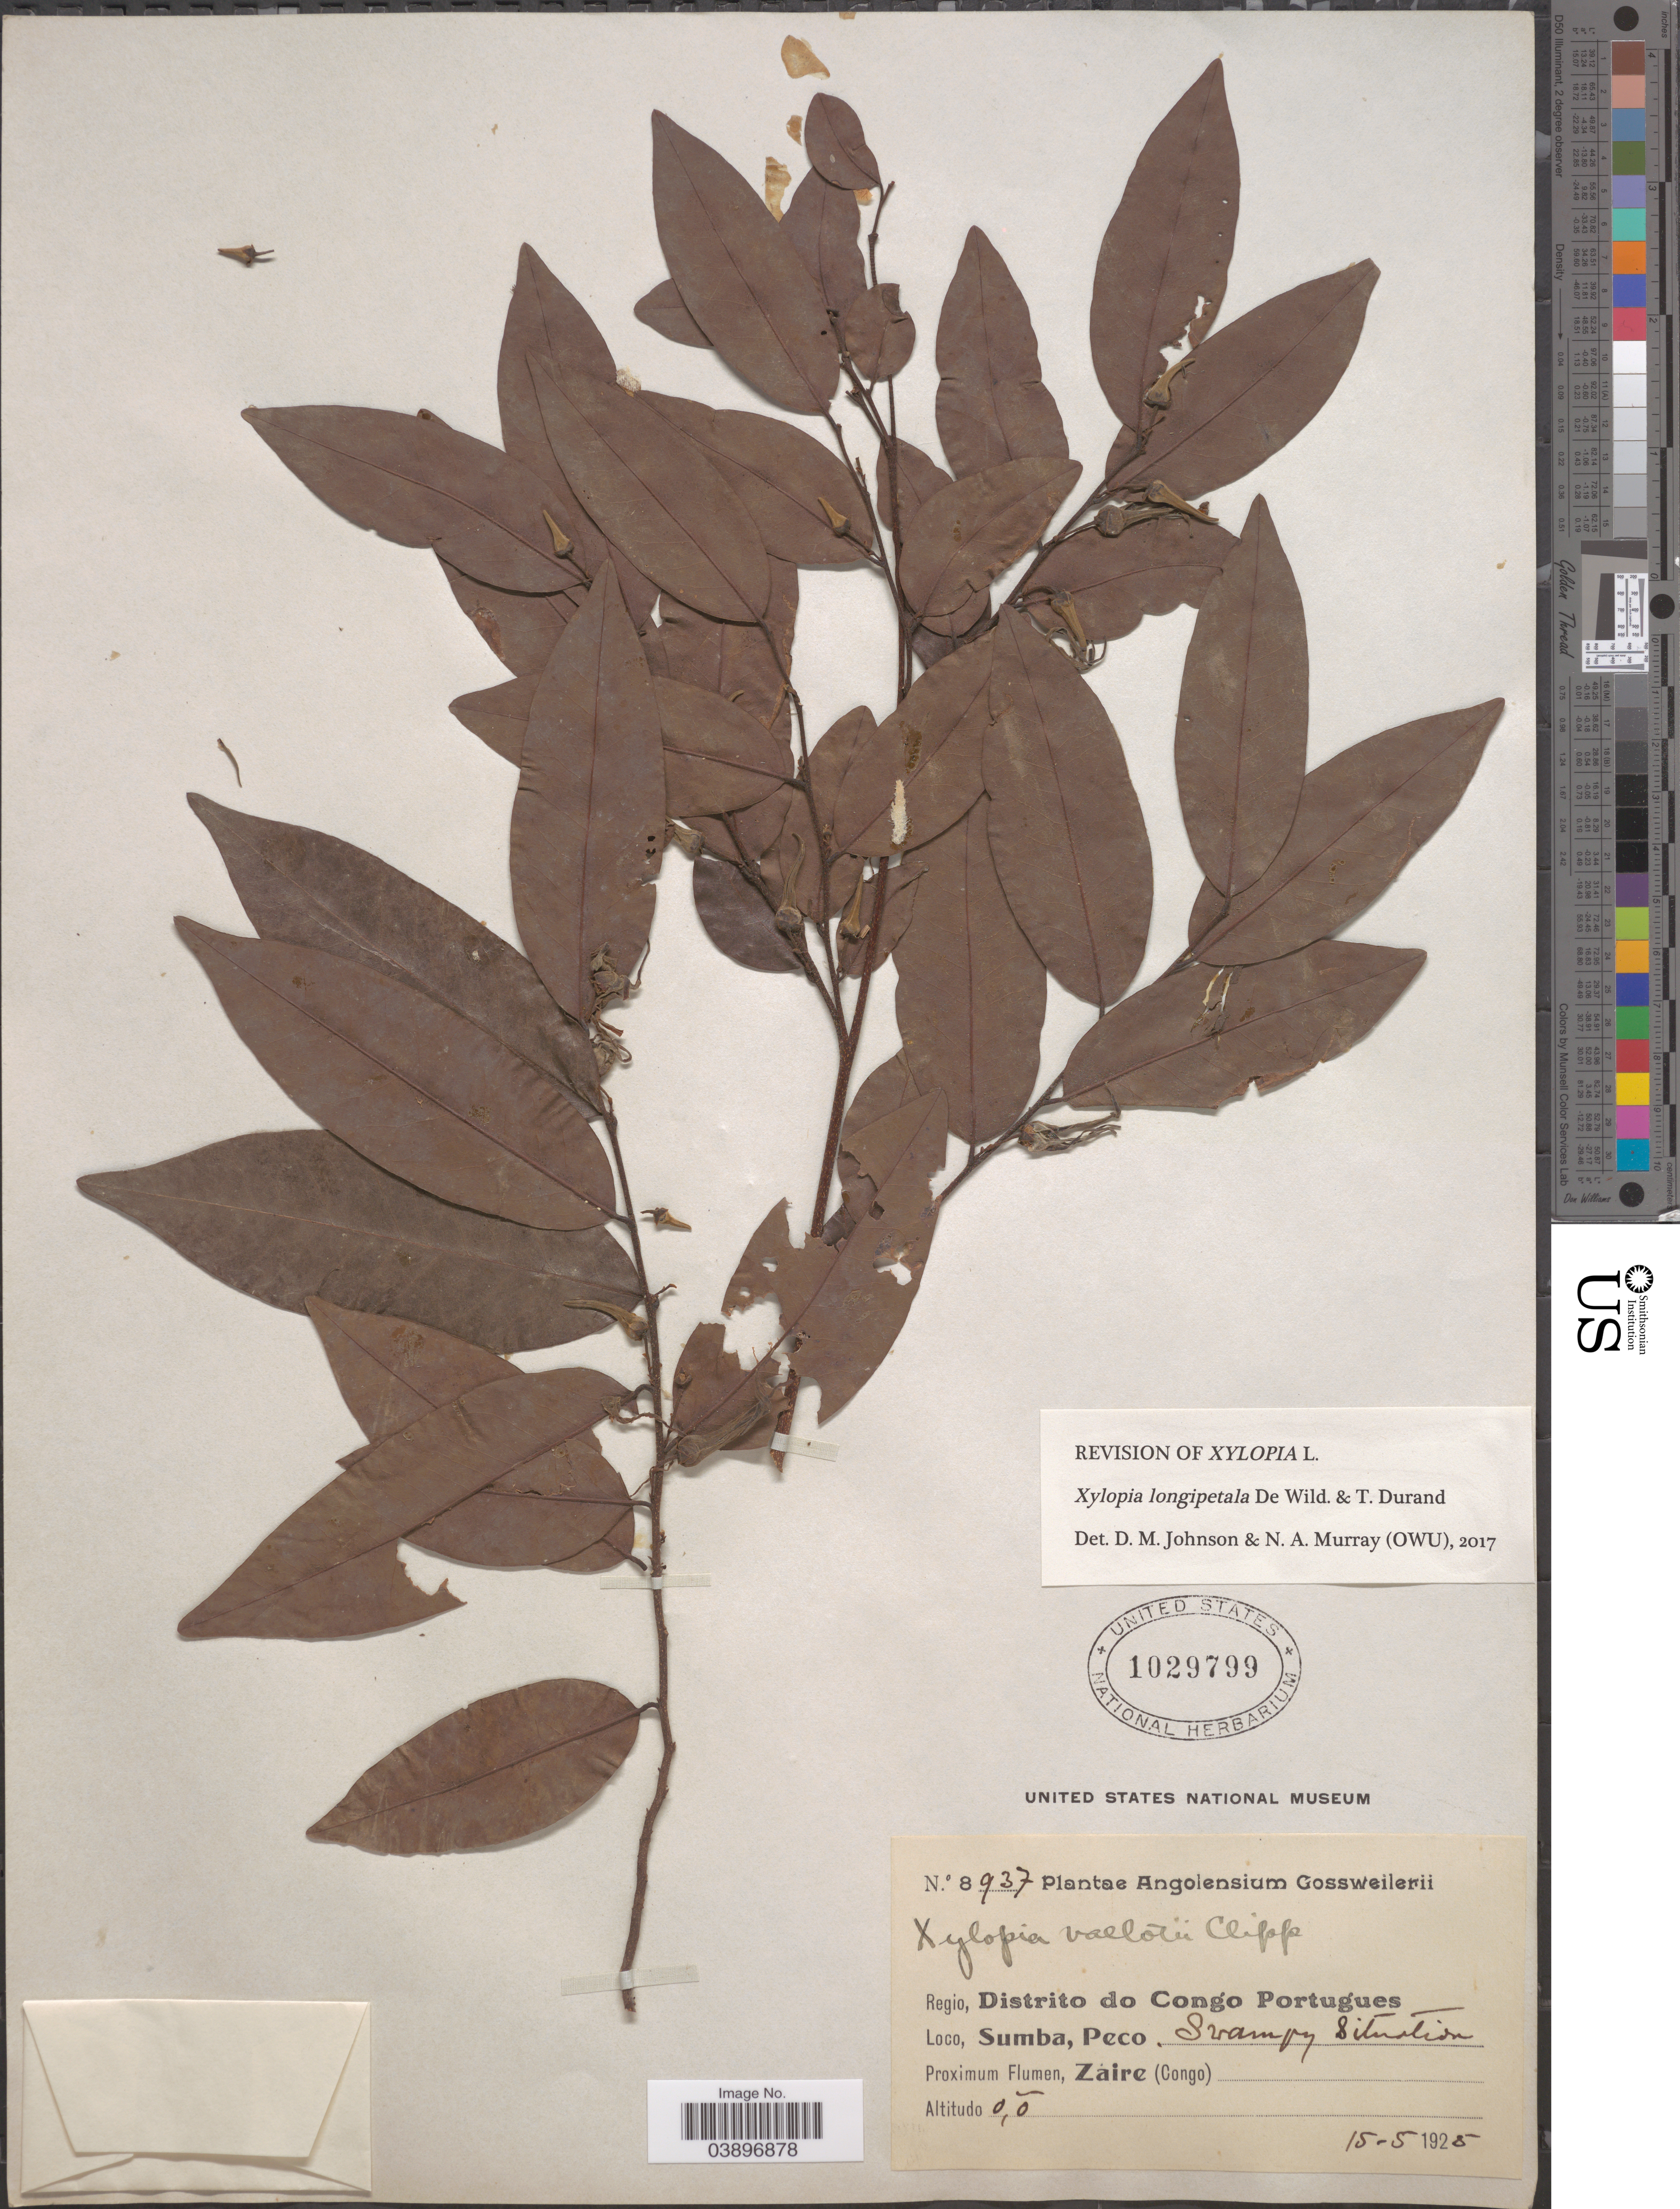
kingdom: Plantae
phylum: Tracheophyta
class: Magnoliopsida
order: Magnoliales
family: Annonaceae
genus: Xylopia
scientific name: Xylopia longipetala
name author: De Wild. & Durand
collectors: -. Gossweiler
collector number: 8937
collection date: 1925-05-15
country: Angola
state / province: Zaire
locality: Regio Distrito do Congo Portugues. Sumba, Peco. Zaire (Congo).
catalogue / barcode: US 1029799